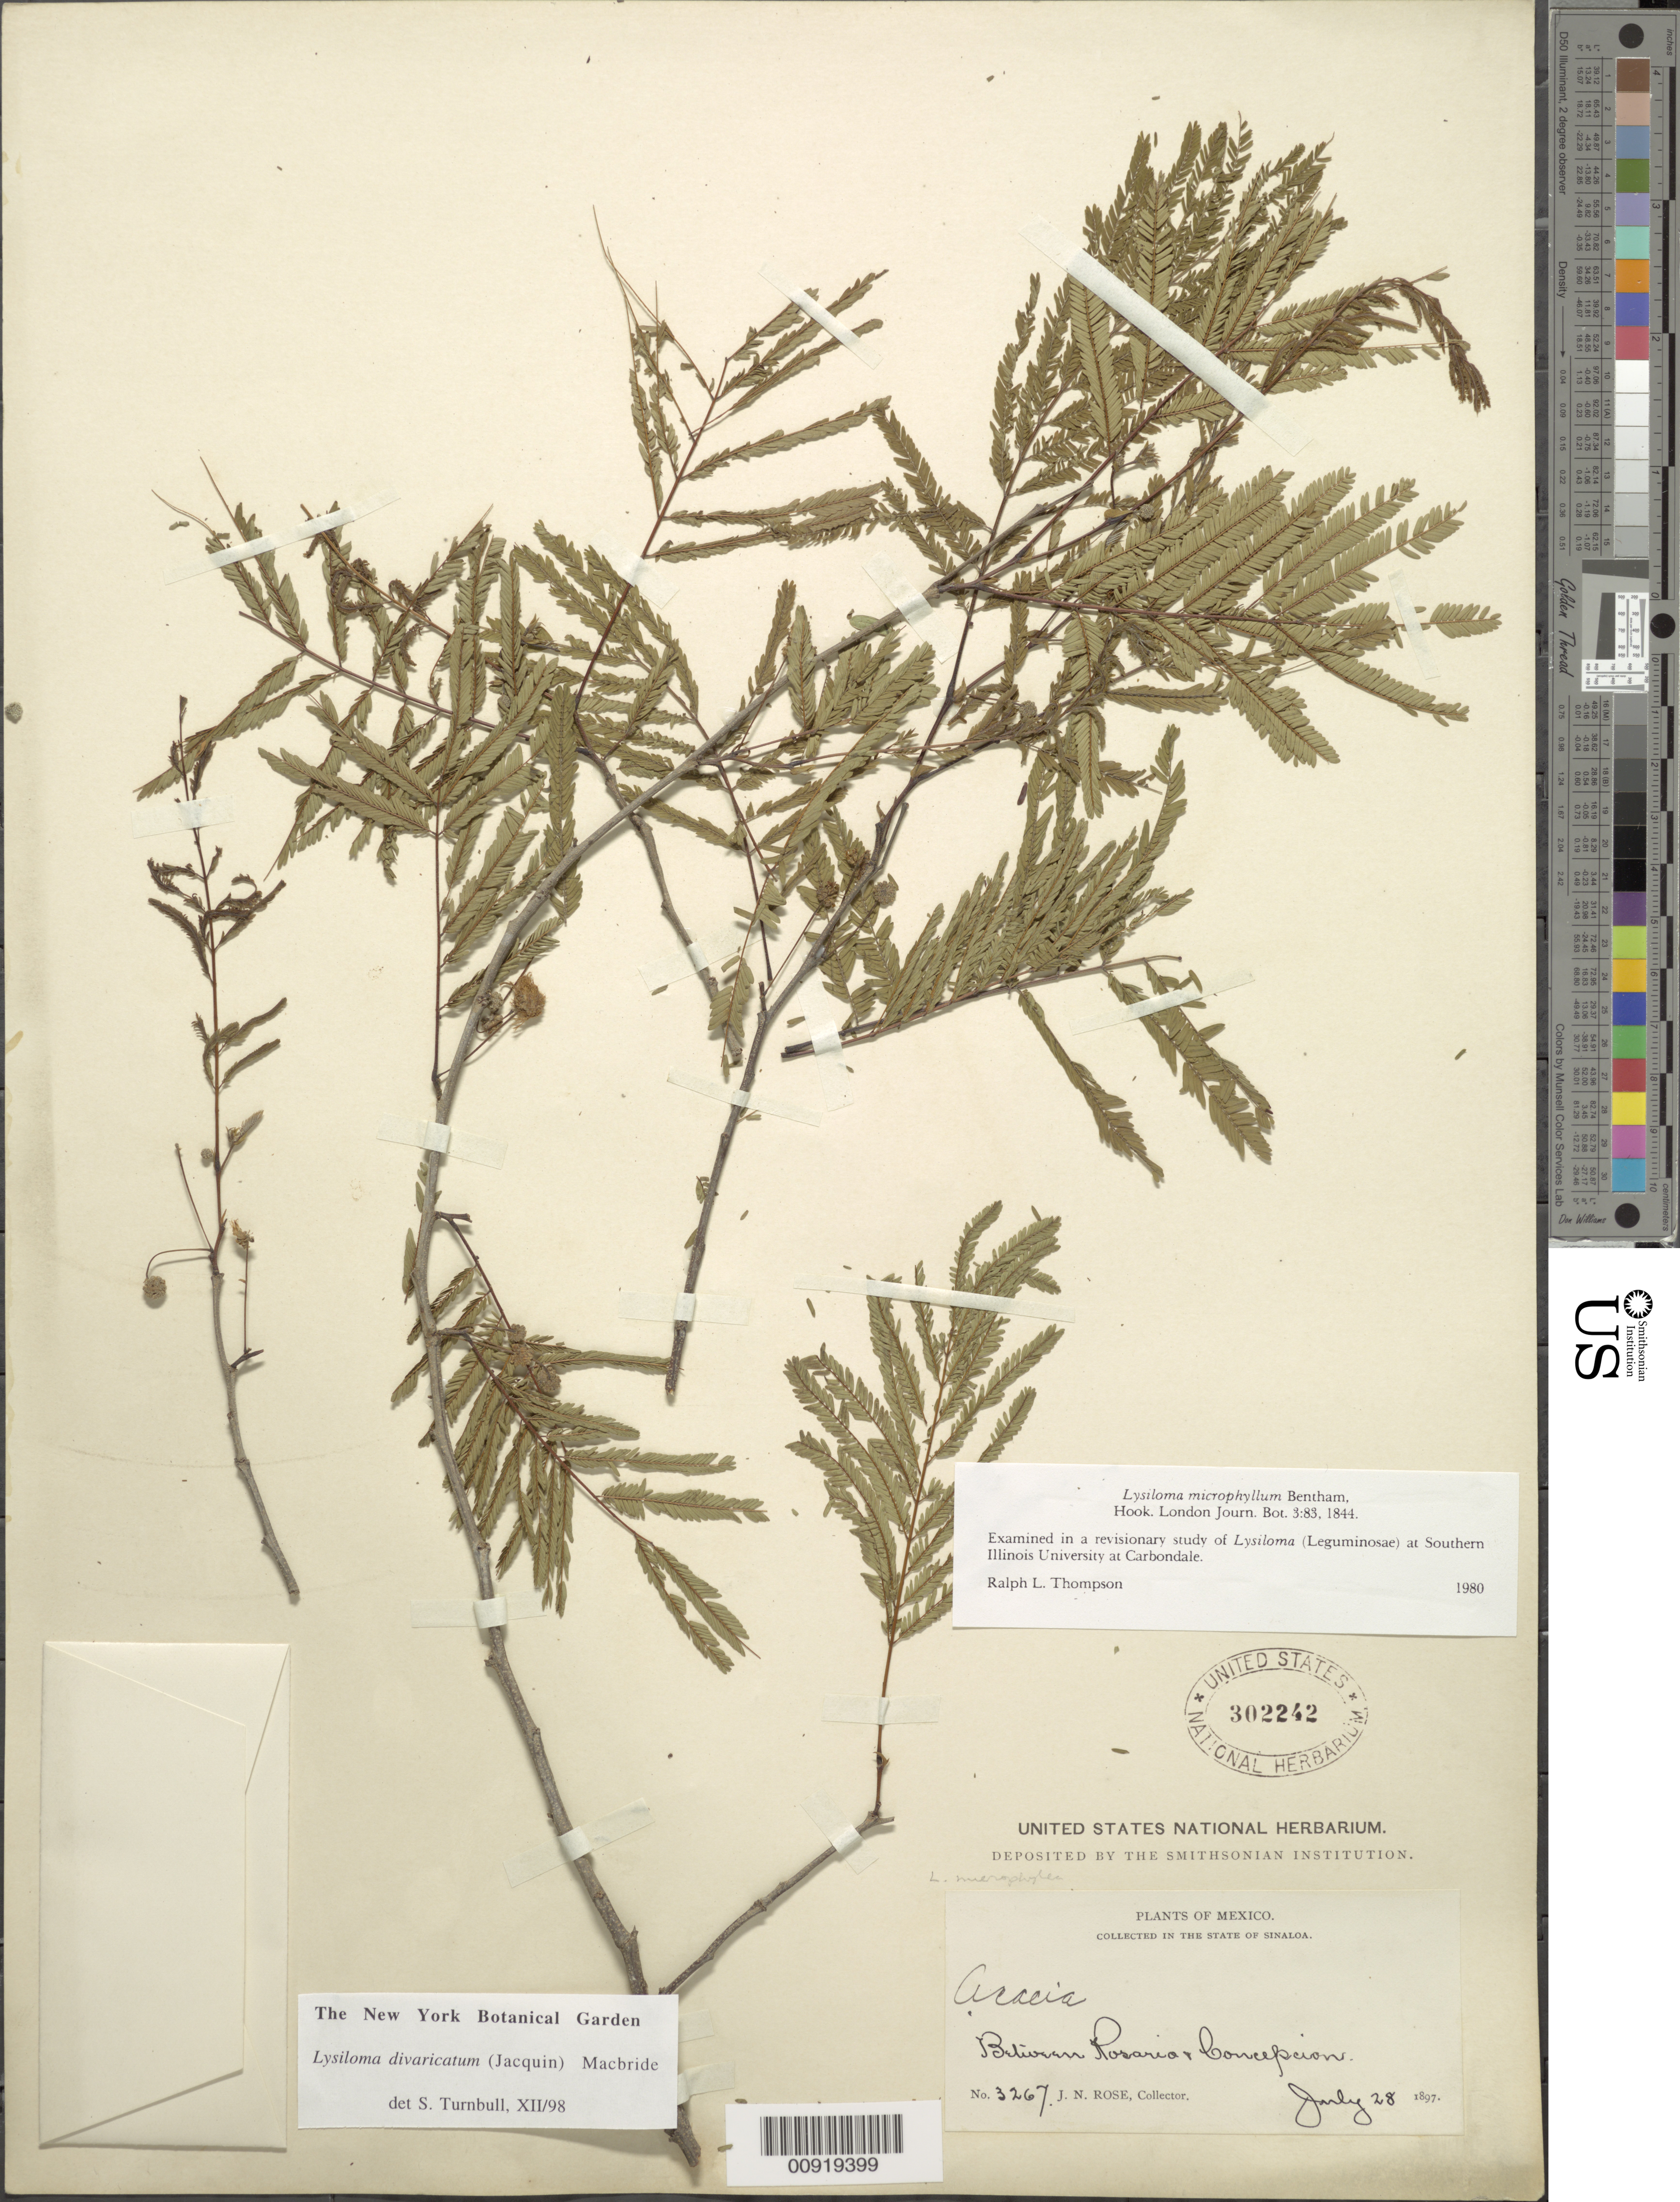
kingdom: Plantae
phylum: Tracheophyta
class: Magnoliopsida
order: Fabales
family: Fabaceae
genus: Lysiloma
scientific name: Lysiloma divaricatum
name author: (Jacq.) J.F. Macbr.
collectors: J. N. Rose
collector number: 3267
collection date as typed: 28 Jul 1897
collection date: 1897-07-28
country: Mexico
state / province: Sinaloa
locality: Between Rosario & Concepción.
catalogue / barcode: US 302242